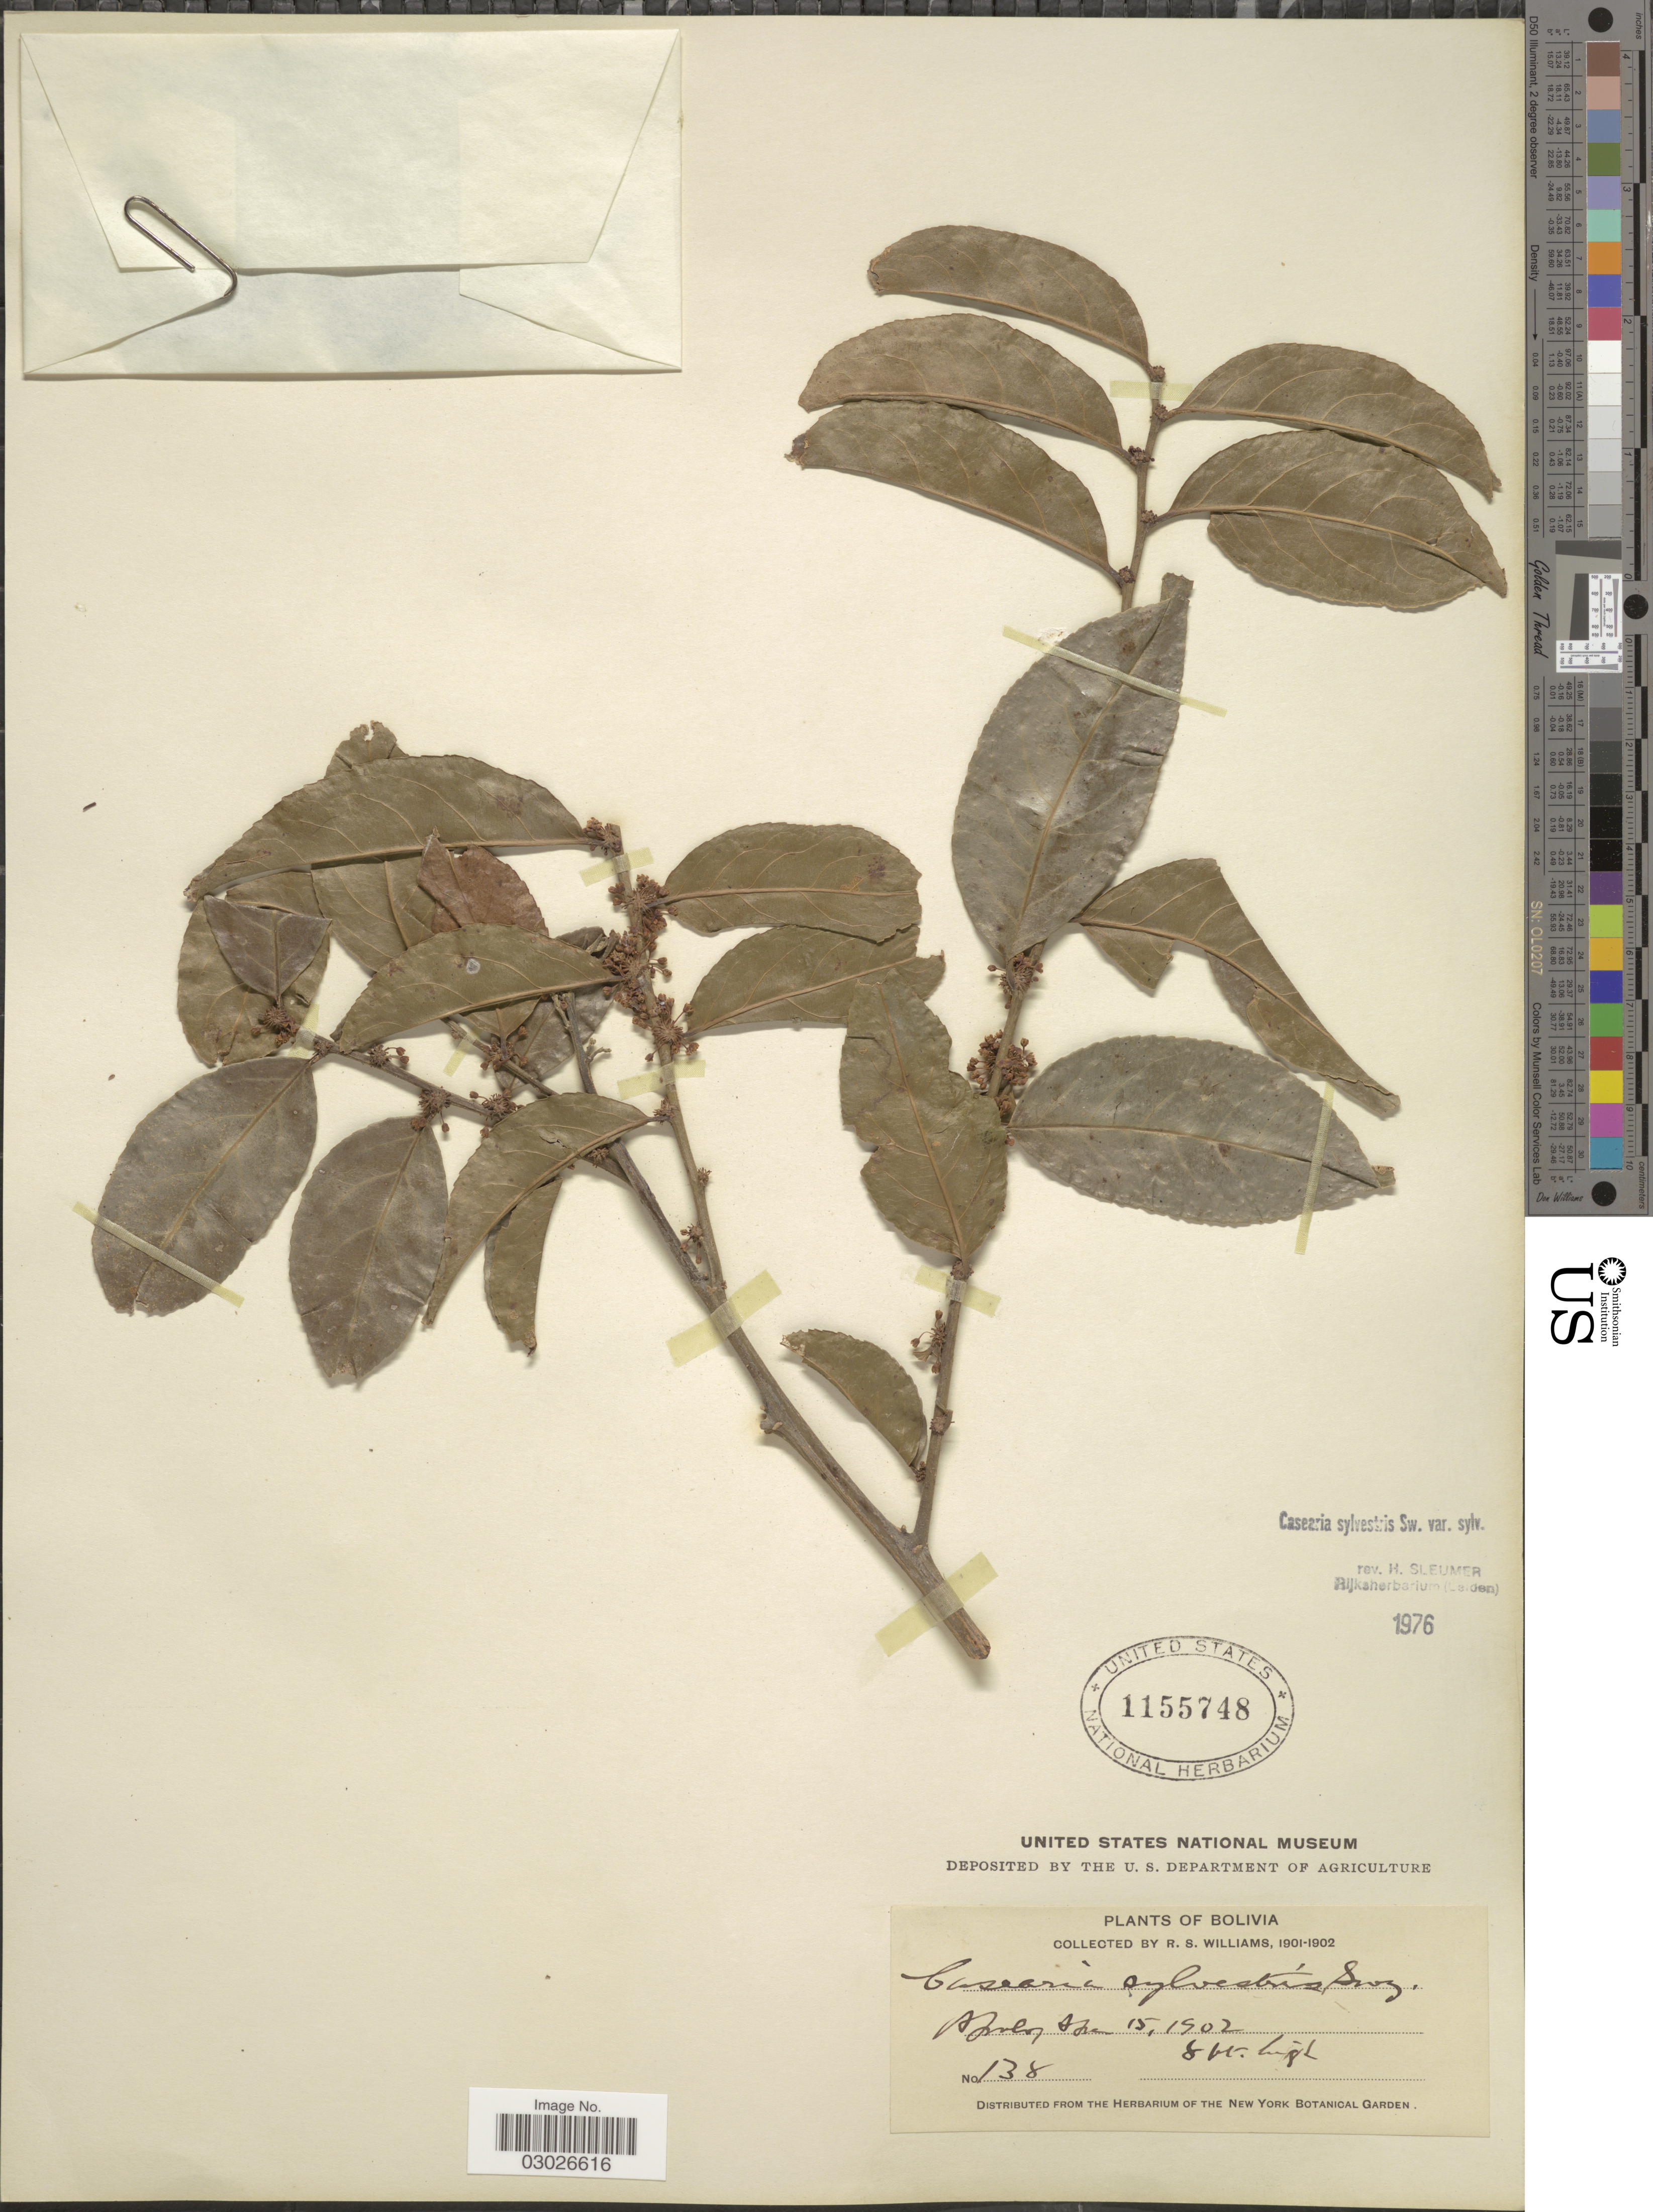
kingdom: Plantae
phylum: Tracheophyta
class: Magnoliopsida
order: Malpighiales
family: Salicaceae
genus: Casearia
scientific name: Casearia sylvestris var. sylvestris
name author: Sw.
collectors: R. S. Williams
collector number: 138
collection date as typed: Apr. 15, 1902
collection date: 1902-04-15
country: Bolivia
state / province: La Paz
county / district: Franz Tamayo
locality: Apolo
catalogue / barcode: US 1155748